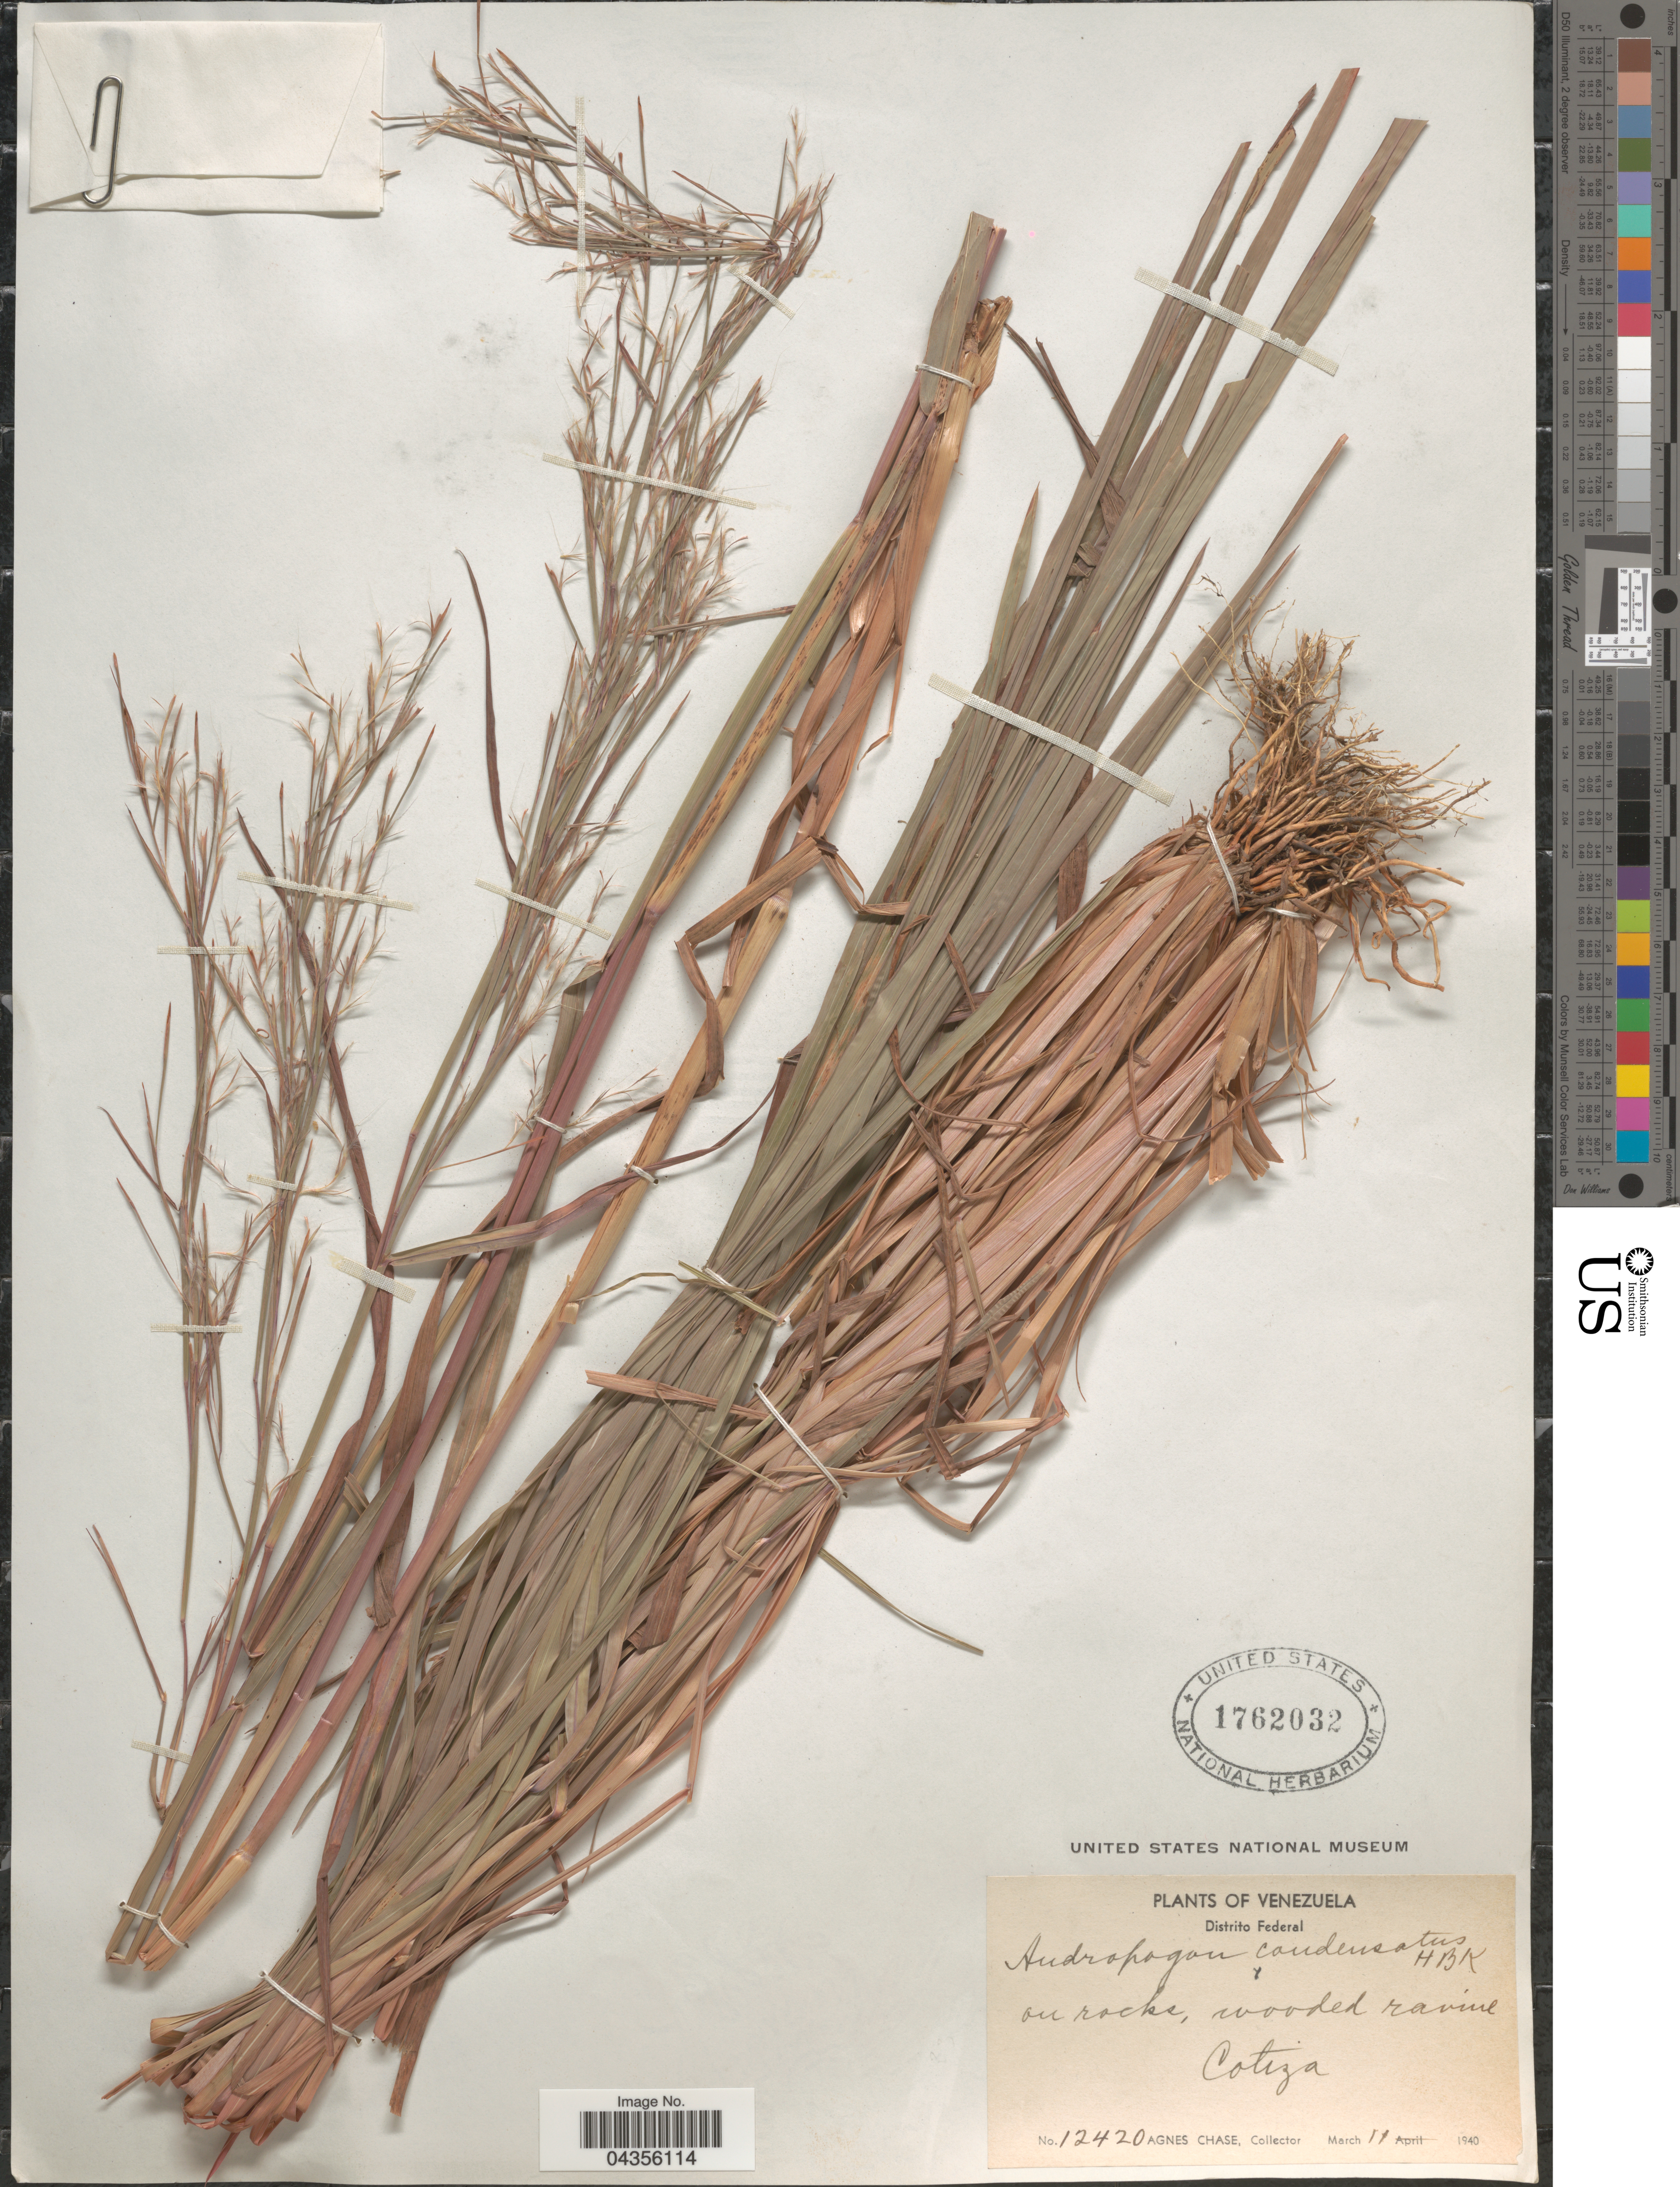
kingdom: Plantae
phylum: Tracheophyta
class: Liliopsida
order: Poales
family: Poaceae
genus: Schizachyrium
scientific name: Schizachyrium condensatum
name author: (Kunth) Nees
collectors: A. Chase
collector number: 12420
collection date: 1940-03-11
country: Venezuela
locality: Distrito Federal. On rocks, wooded ravine Cotiza.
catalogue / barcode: US 1762032